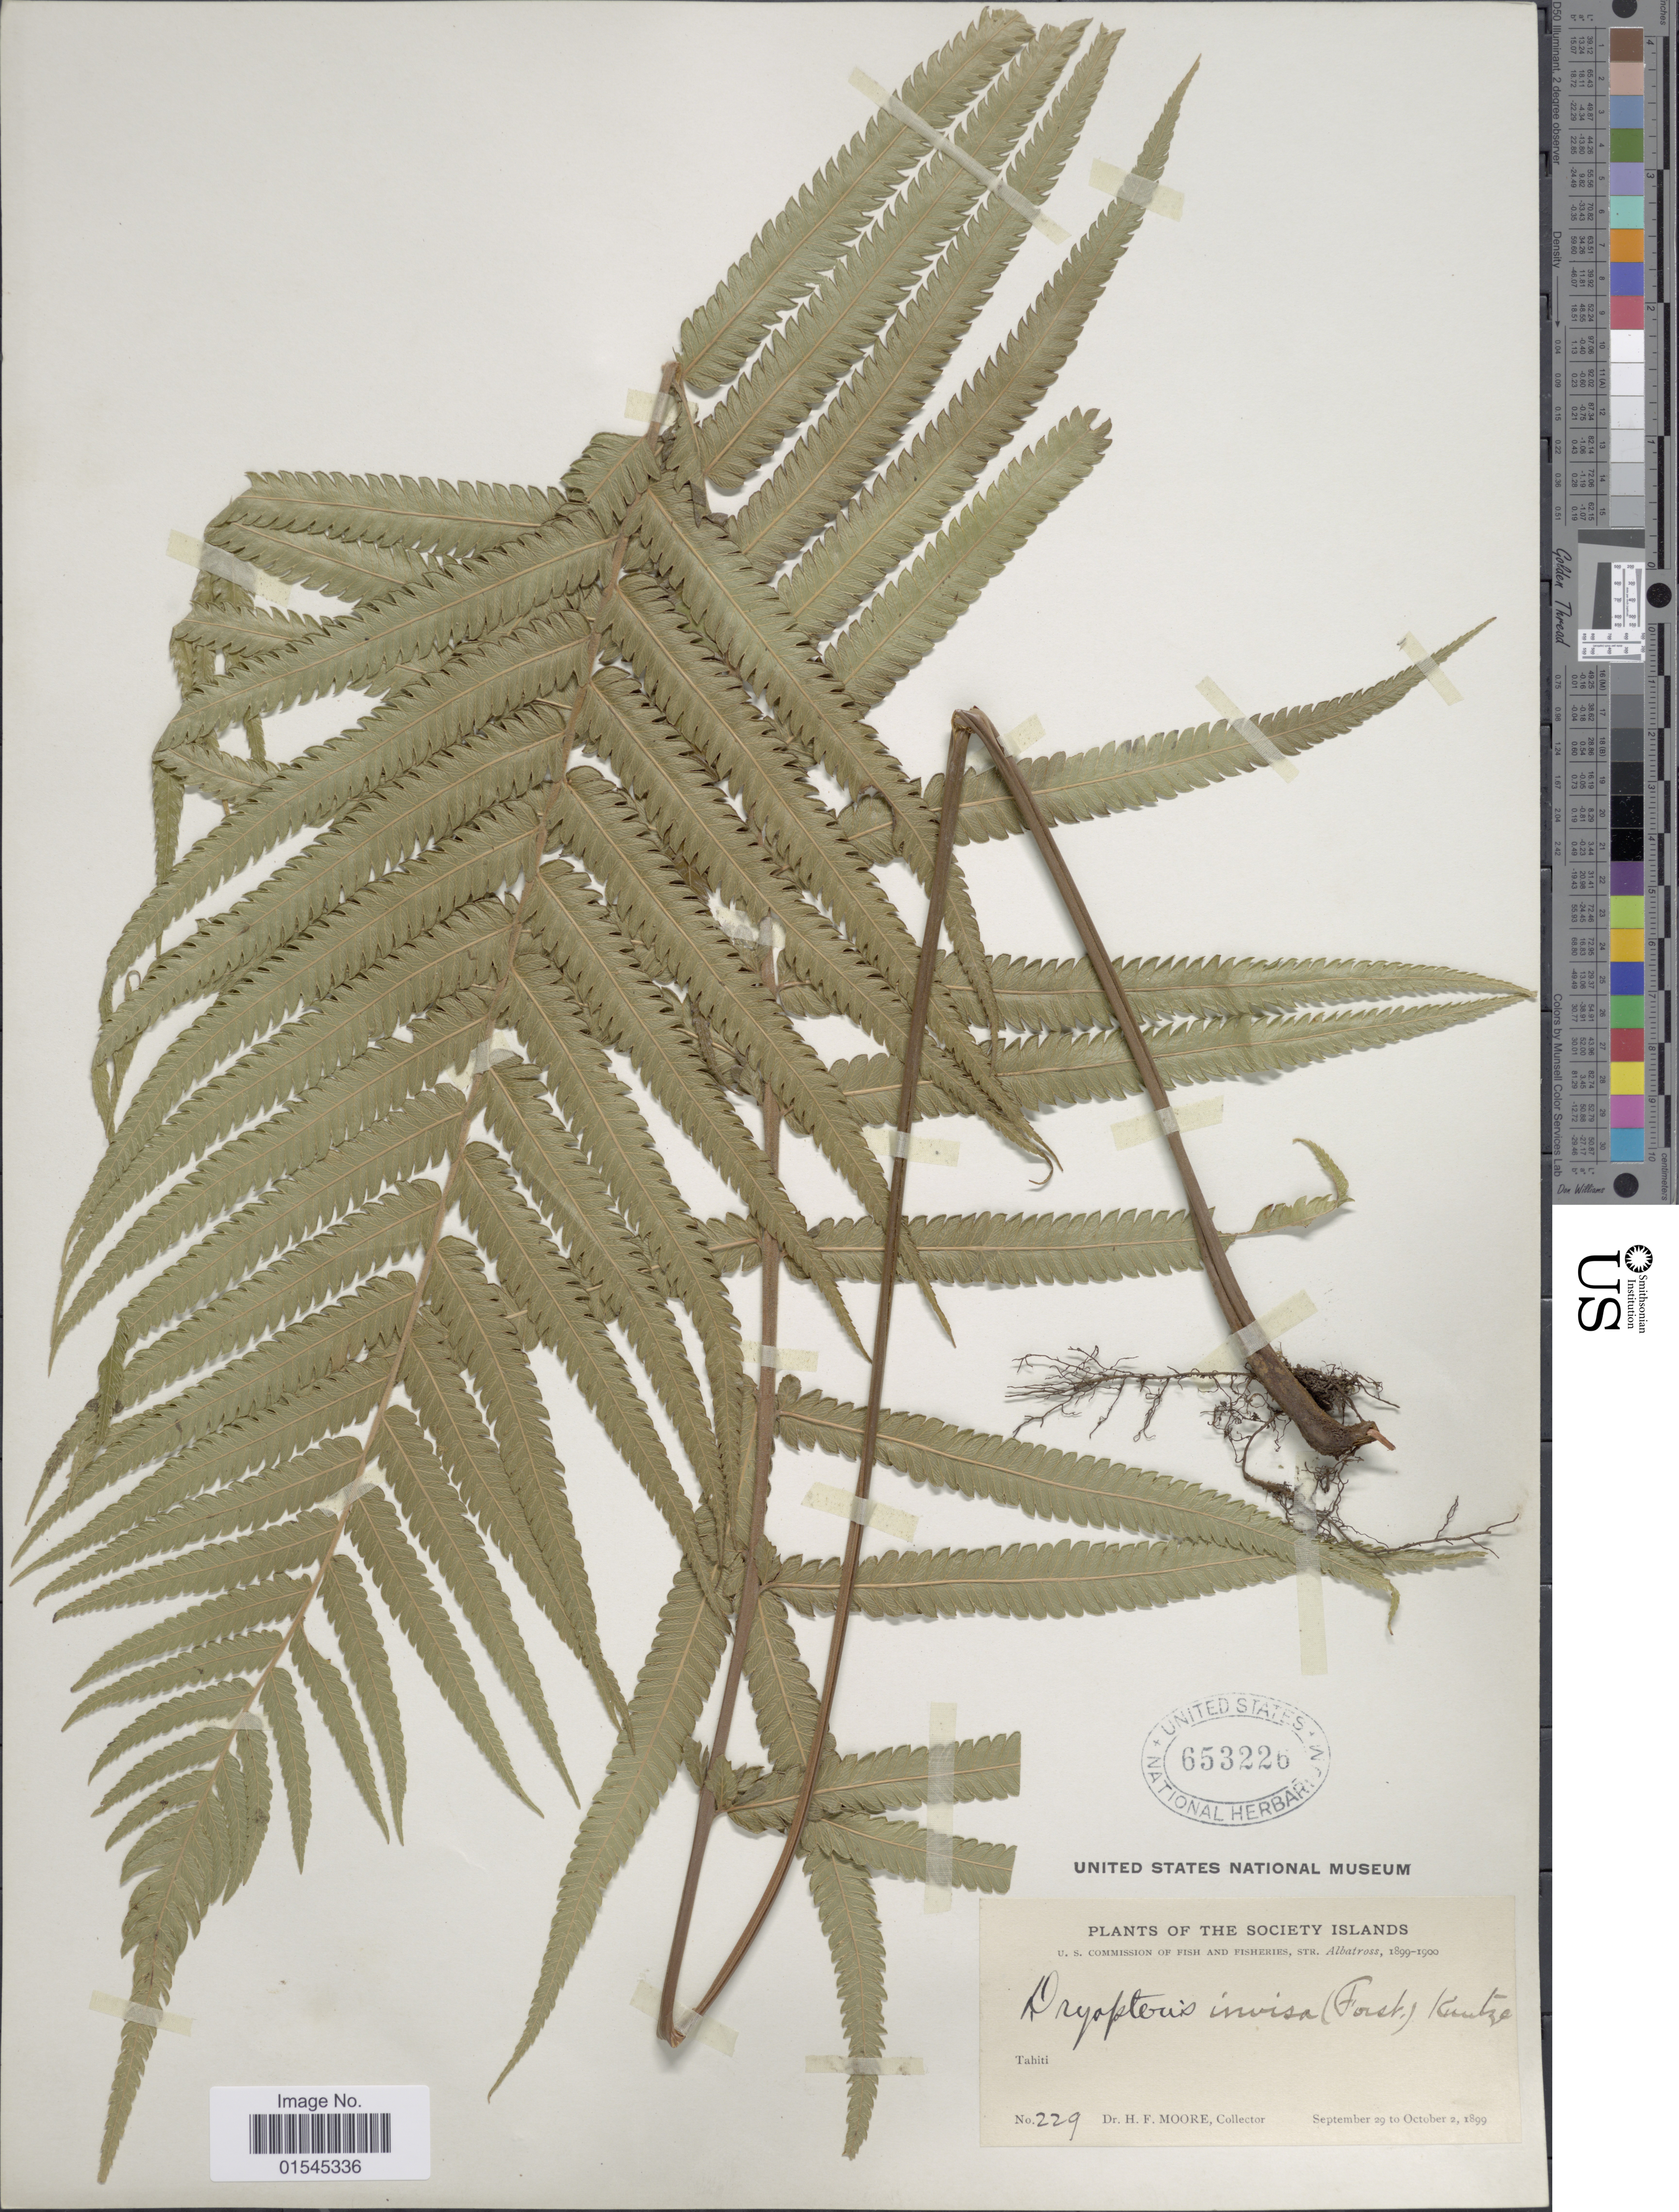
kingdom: Plantae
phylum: Tracheophyta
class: Polypodiopsida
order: Polypodiales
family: Thelypteridaceae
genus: Sphaerostephanos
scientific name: Sphaerostephanos invisus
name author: (G. Forst.) Holttum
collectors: H. F. Moore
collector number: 229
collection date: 1899-09-29/1899-10-02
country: French Polynesia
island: Tahiti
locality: Plants of hthe Society Islands. Tahiti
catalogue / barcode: US 653226